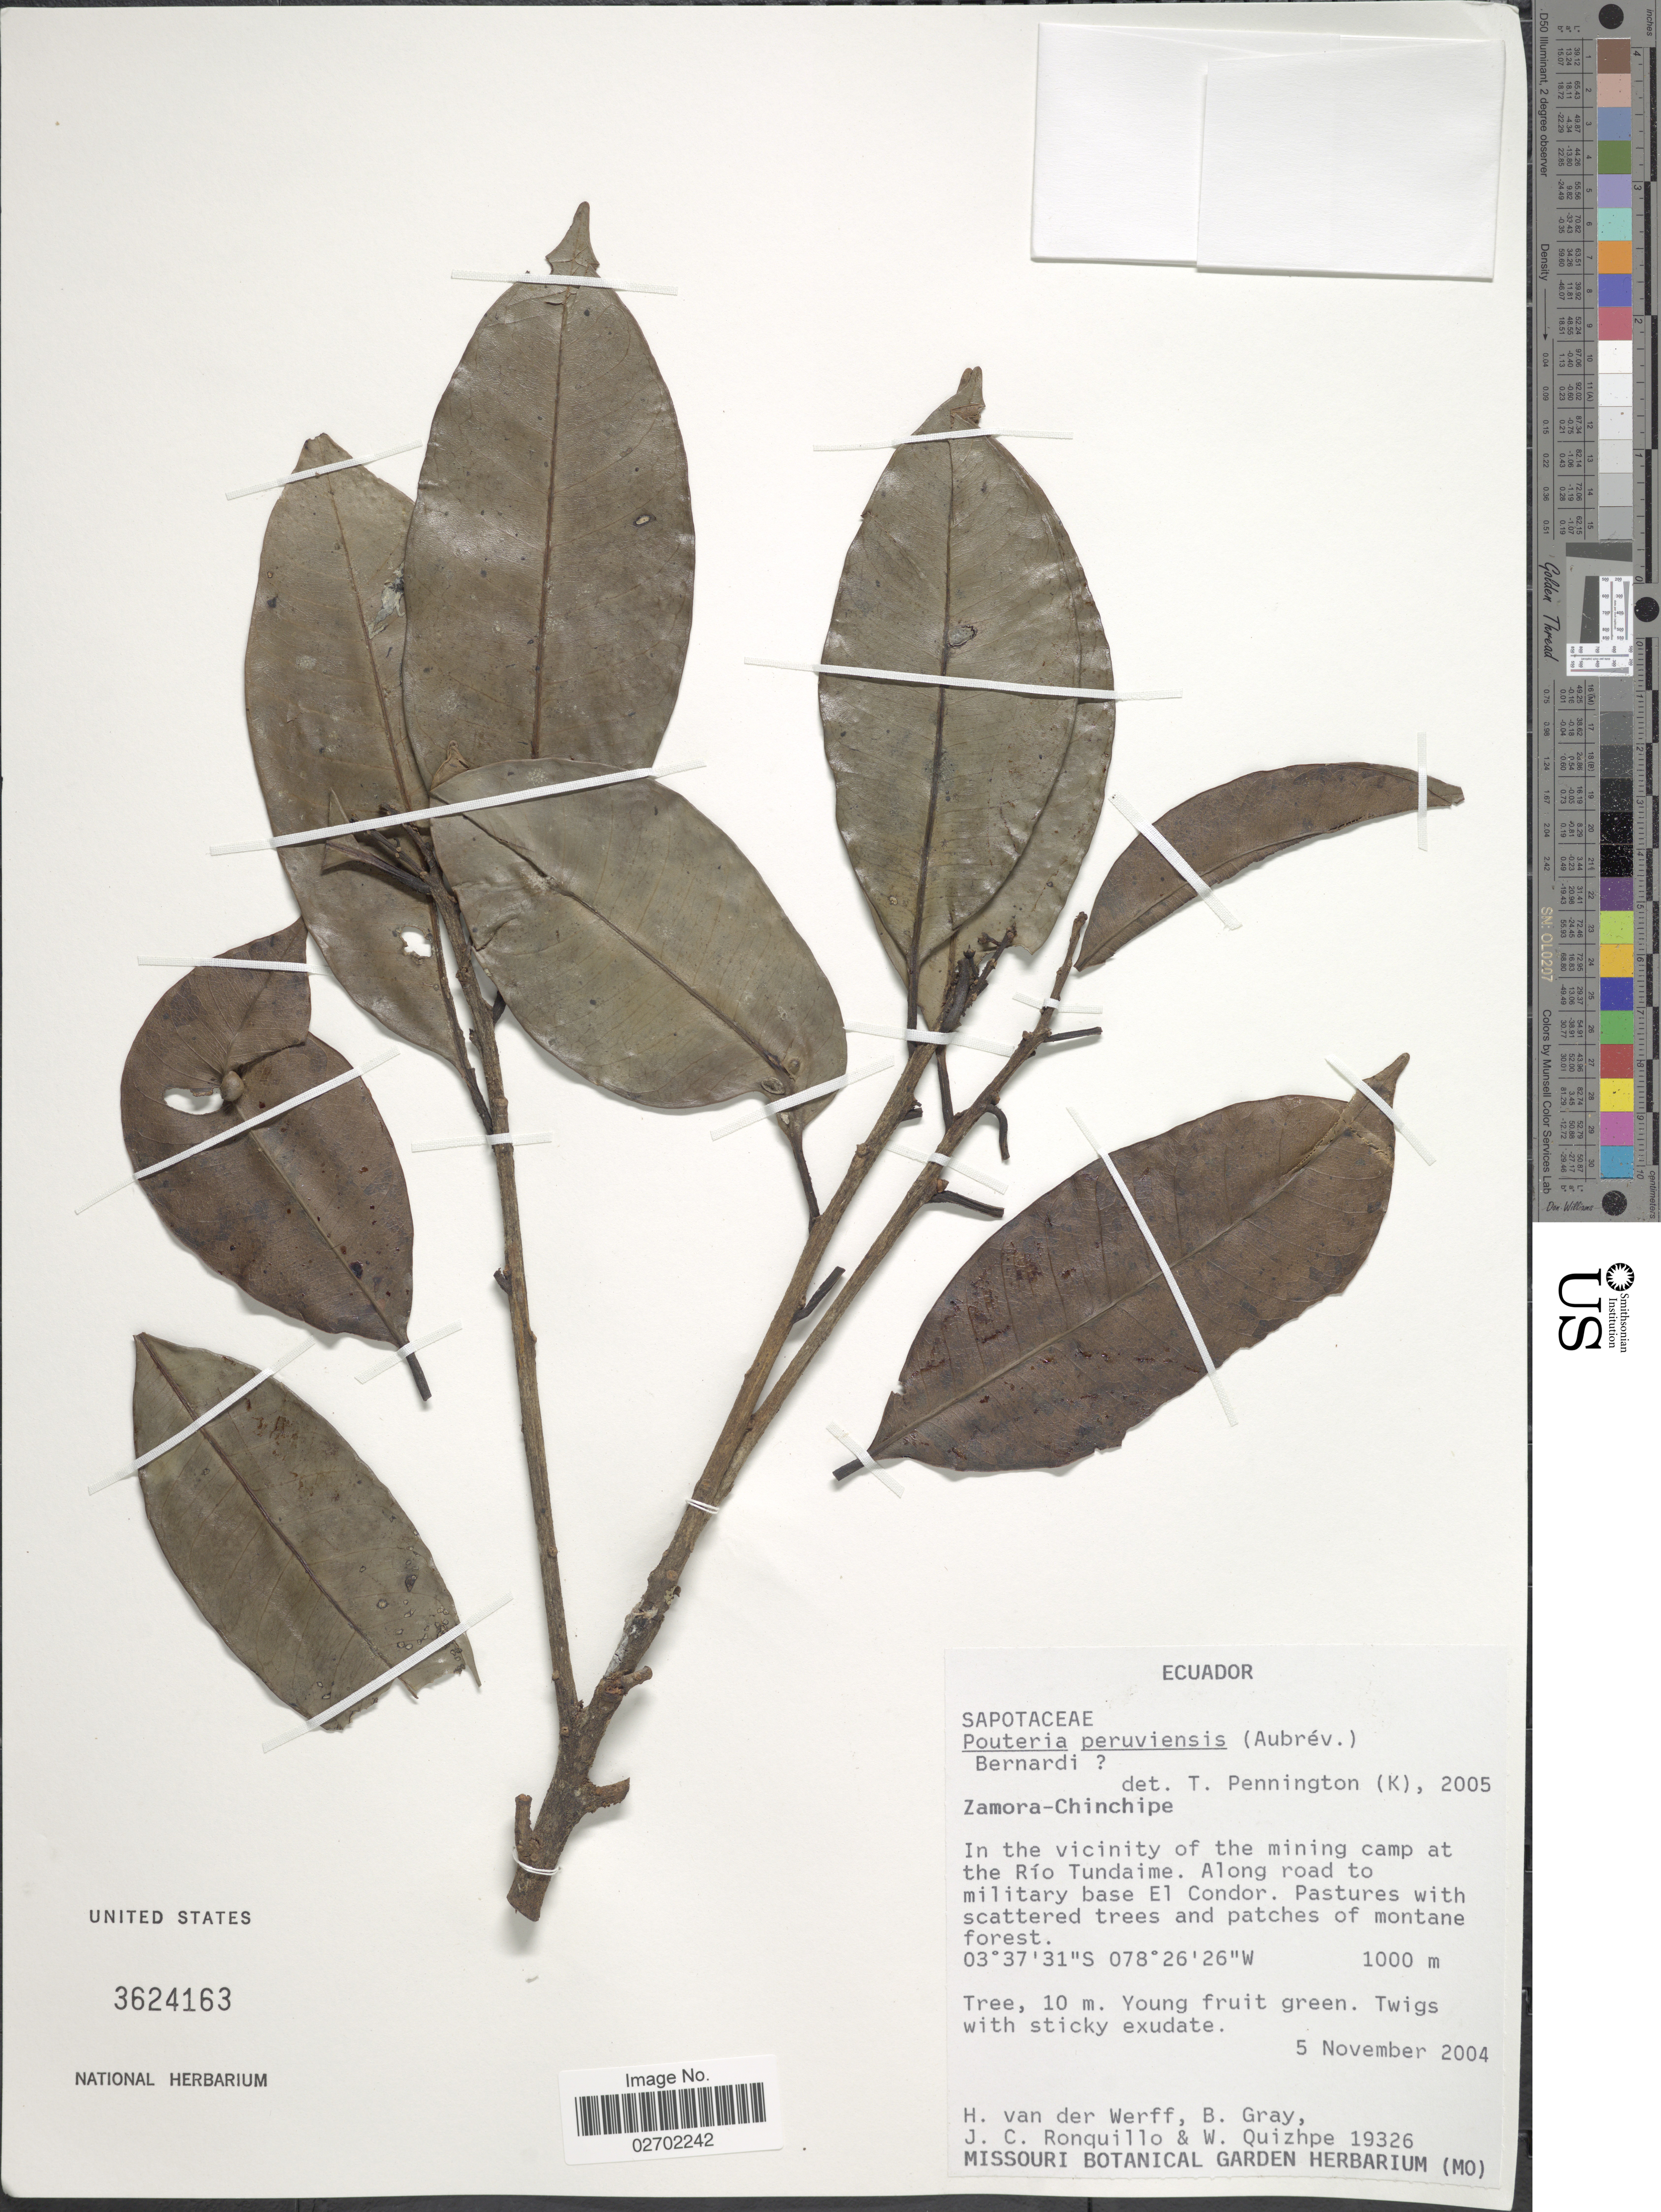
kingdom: Plantae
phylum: Tracheophyta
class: Magnoliopsida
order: Ericales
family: Sapotaceae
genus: Pouteria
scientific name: Pouteria peruviensis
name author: (Aubrév.)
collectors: H. van der Werff, B. Gray, J. Ronquillo & W. Quizhpe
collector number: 19326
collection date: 2004-11-05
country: Ecuador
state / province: Zamora-Chinchipe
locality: In the vicinity of the mining camp at the Río Tundaime. Along road to military base El Condor.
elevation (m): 1000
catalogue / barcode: US 3624163